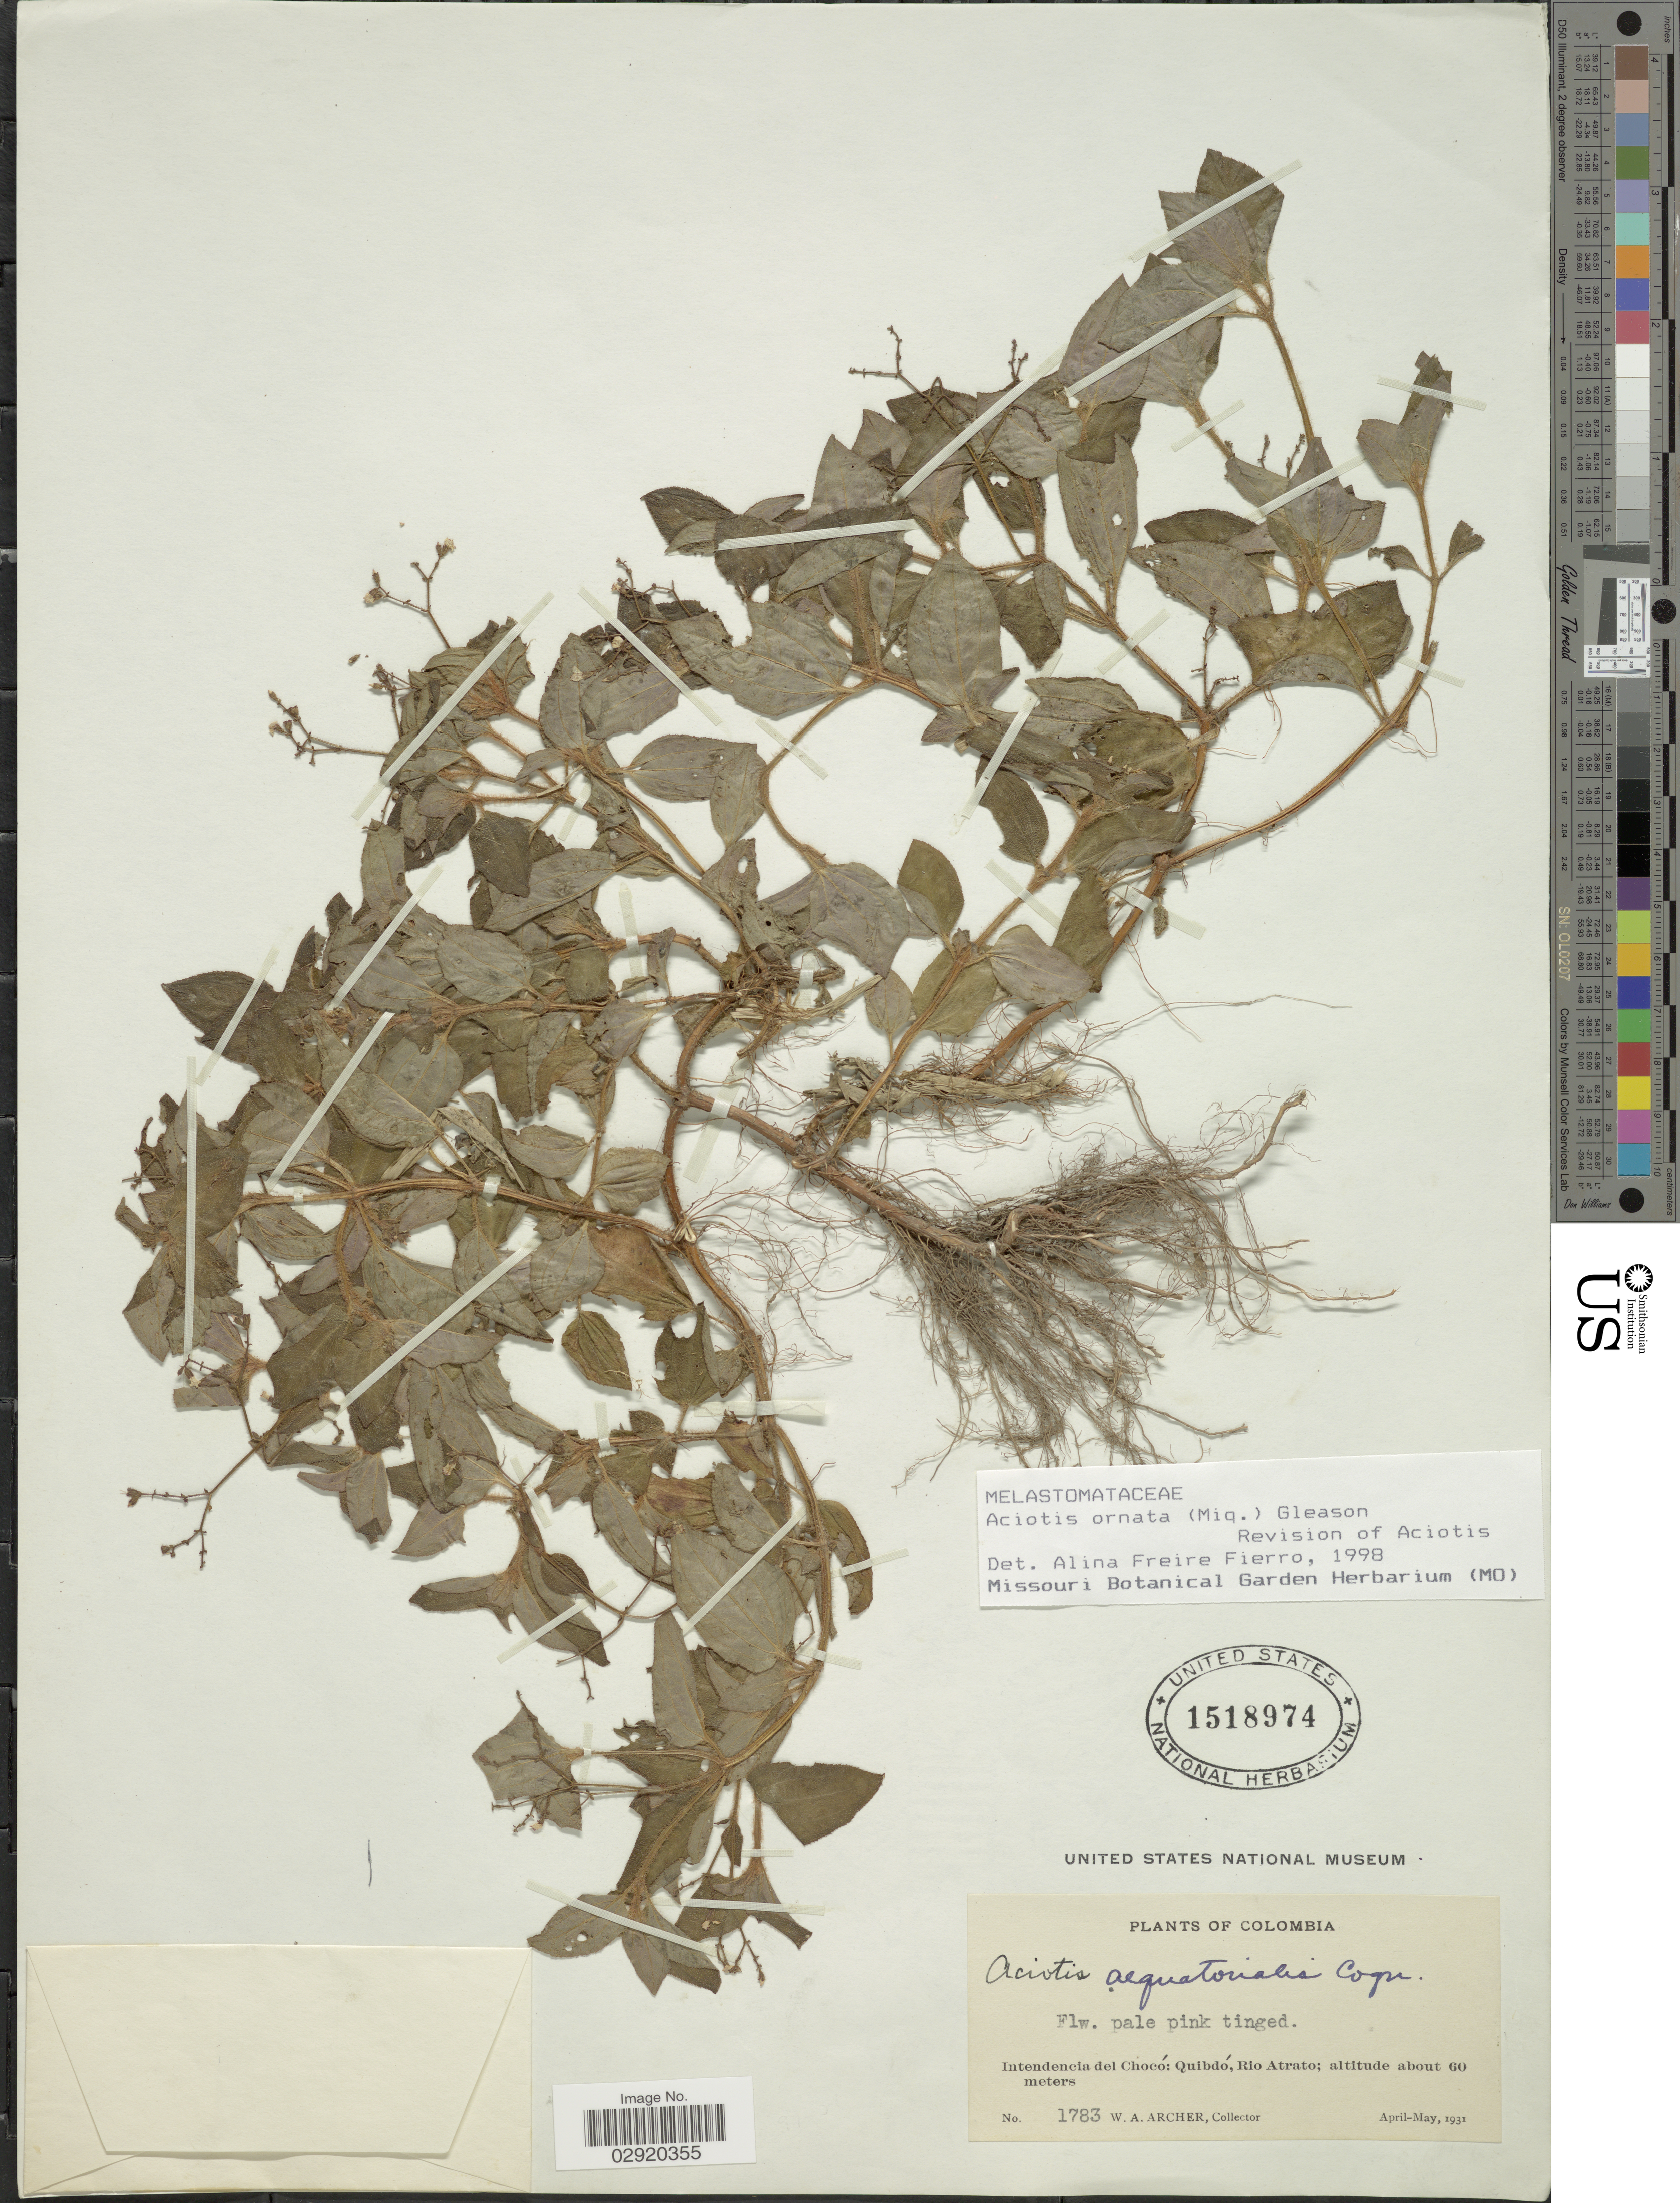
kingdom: Plantae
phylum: Tracheophyta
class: Magnoliopsida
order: Myrtales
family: Melastomataceae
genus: Aciotis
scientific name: Aciotis ornata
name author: (Miq.) Gleason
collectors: W. Archer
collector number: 1783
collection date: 1931-04/1931-05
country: Colombia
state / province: Chocó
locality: Intendencia del Chocó: Quibdó, Rio Atrato.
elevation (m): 60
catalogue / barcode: US 1518974